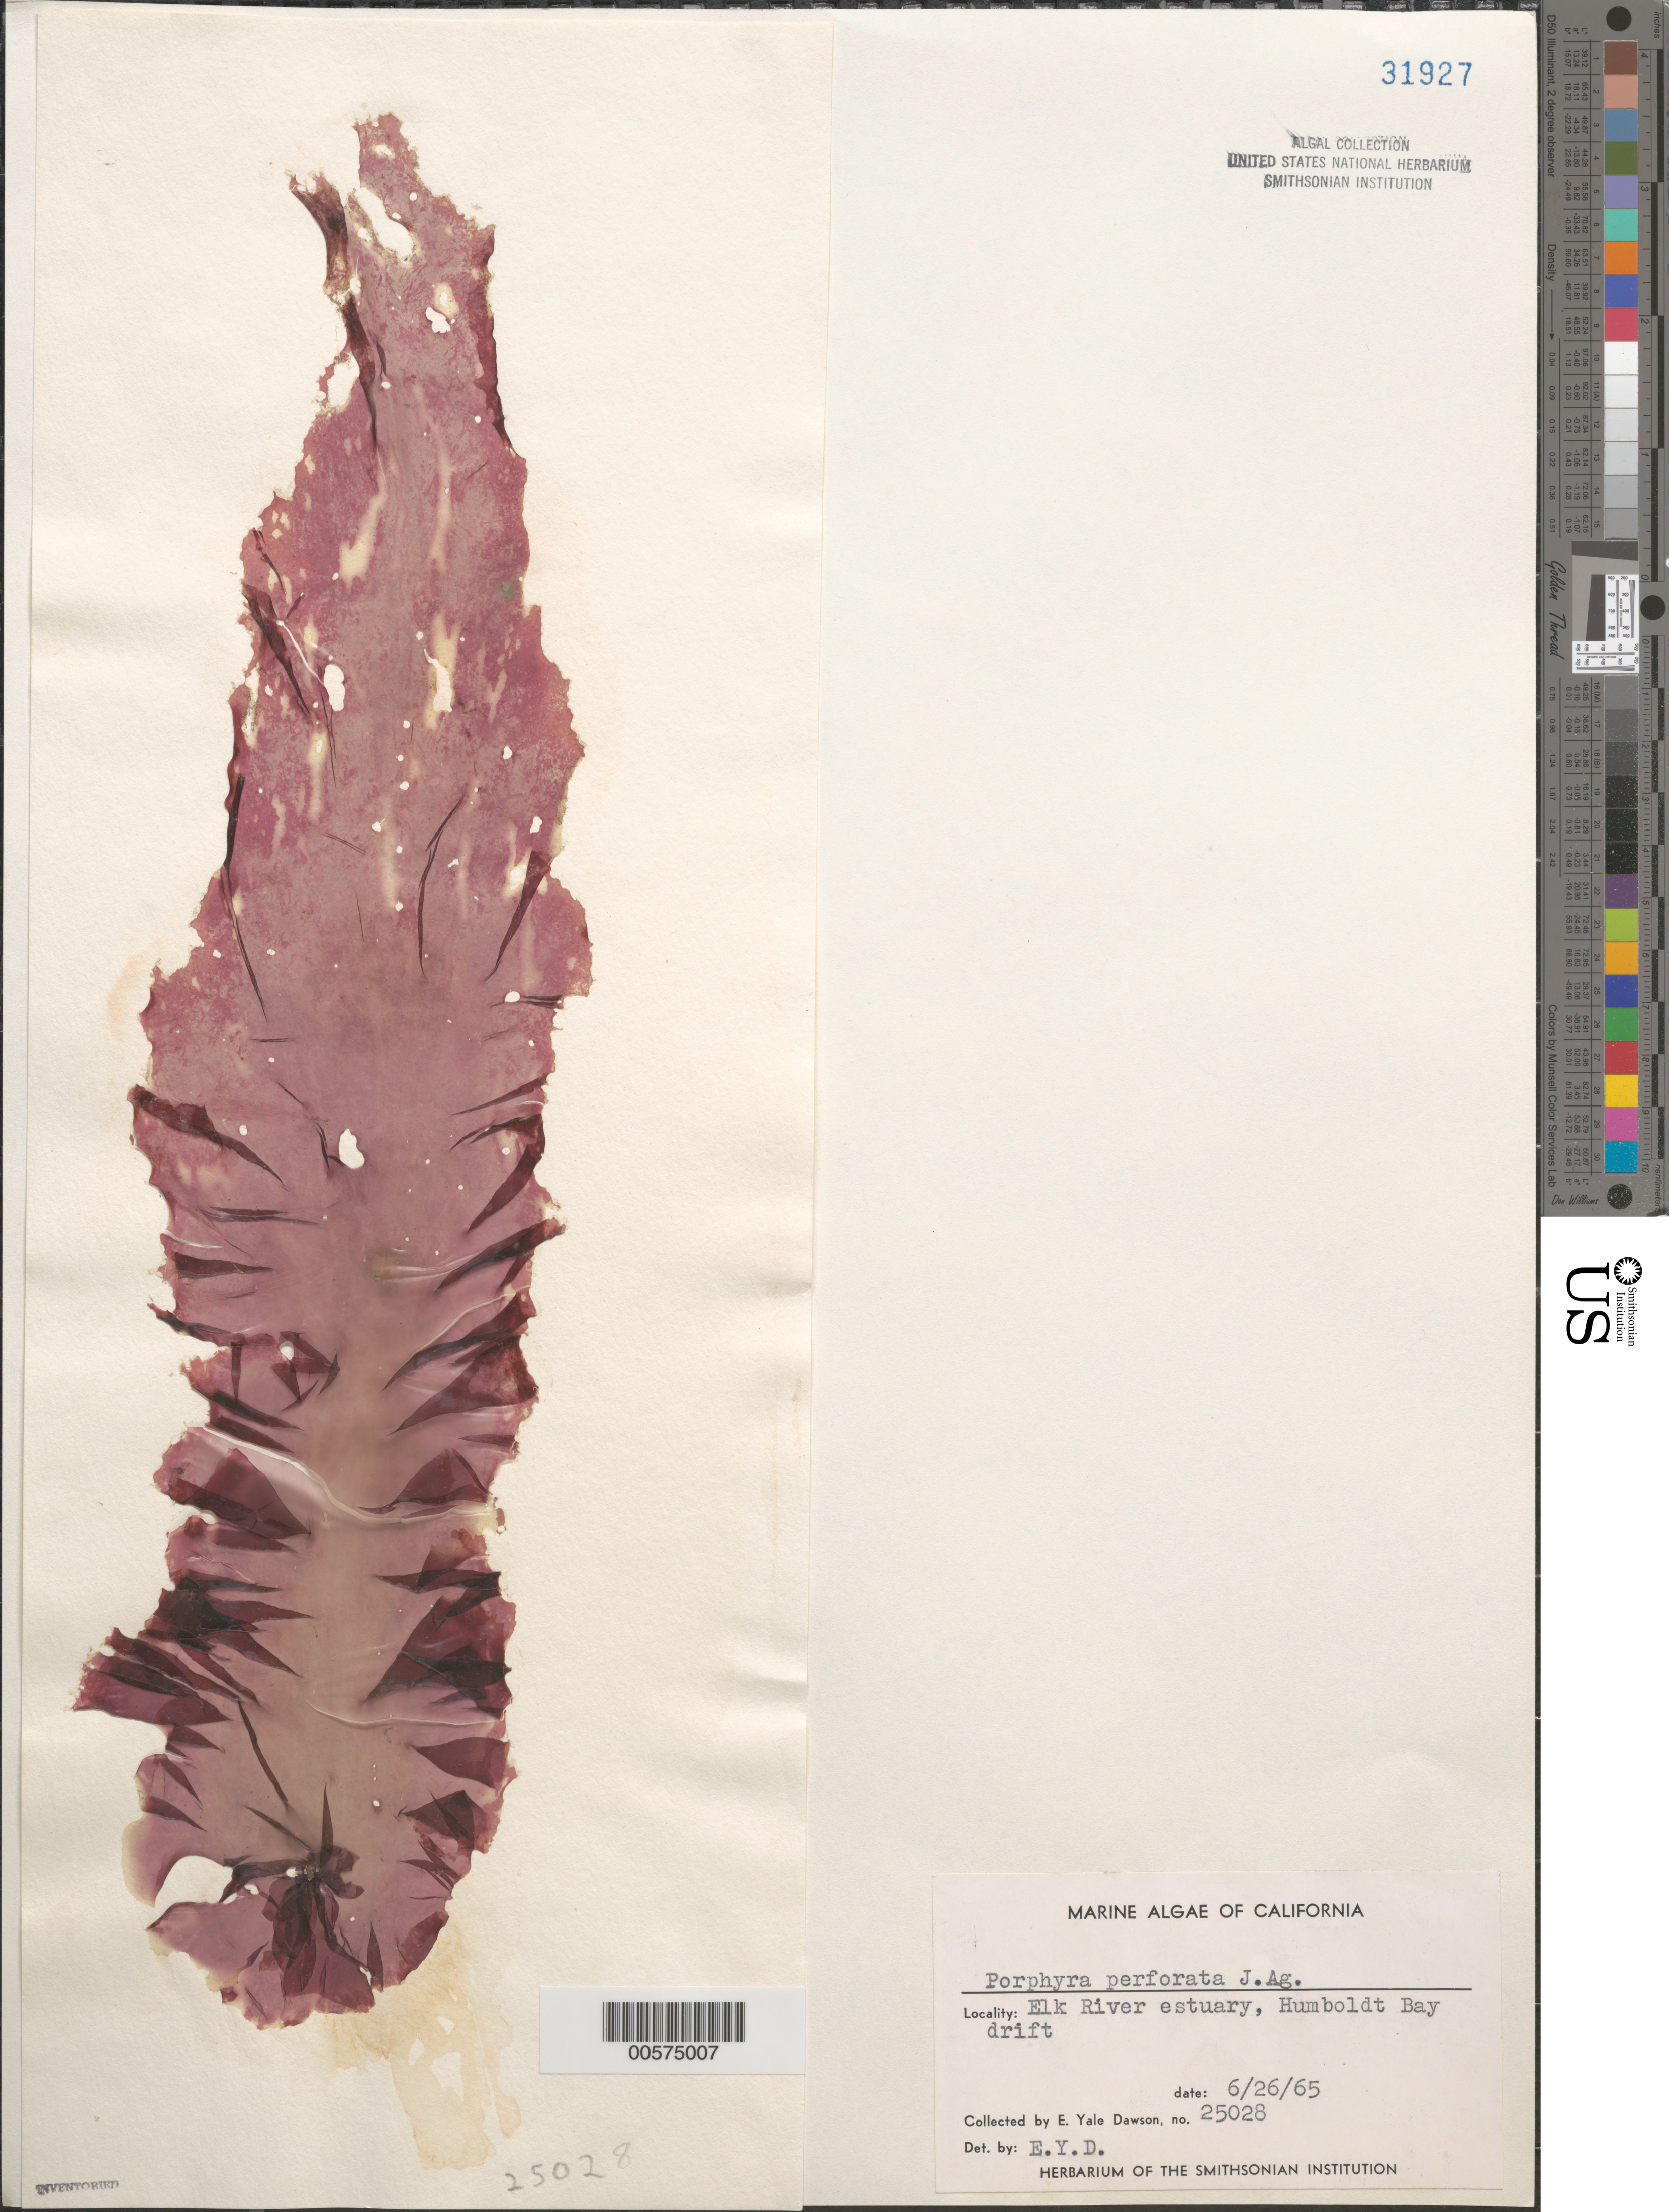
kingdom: Plantae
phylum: Rhodophyta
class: Bangiophyceae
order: Bangiales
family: Bangiaceae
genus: Pyropia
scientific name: Pyropia perforata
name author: (J. Agardh) S.C. Lindstrom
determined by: Algae name updating Project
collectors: E. Y. Dawson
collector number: EYD 25028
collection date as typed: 26 Jun 1965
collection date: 1965-06-26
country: United States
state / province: California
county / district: Humboldt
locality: Elk River Estuary, Humboldt Bay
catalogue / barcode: US 31927